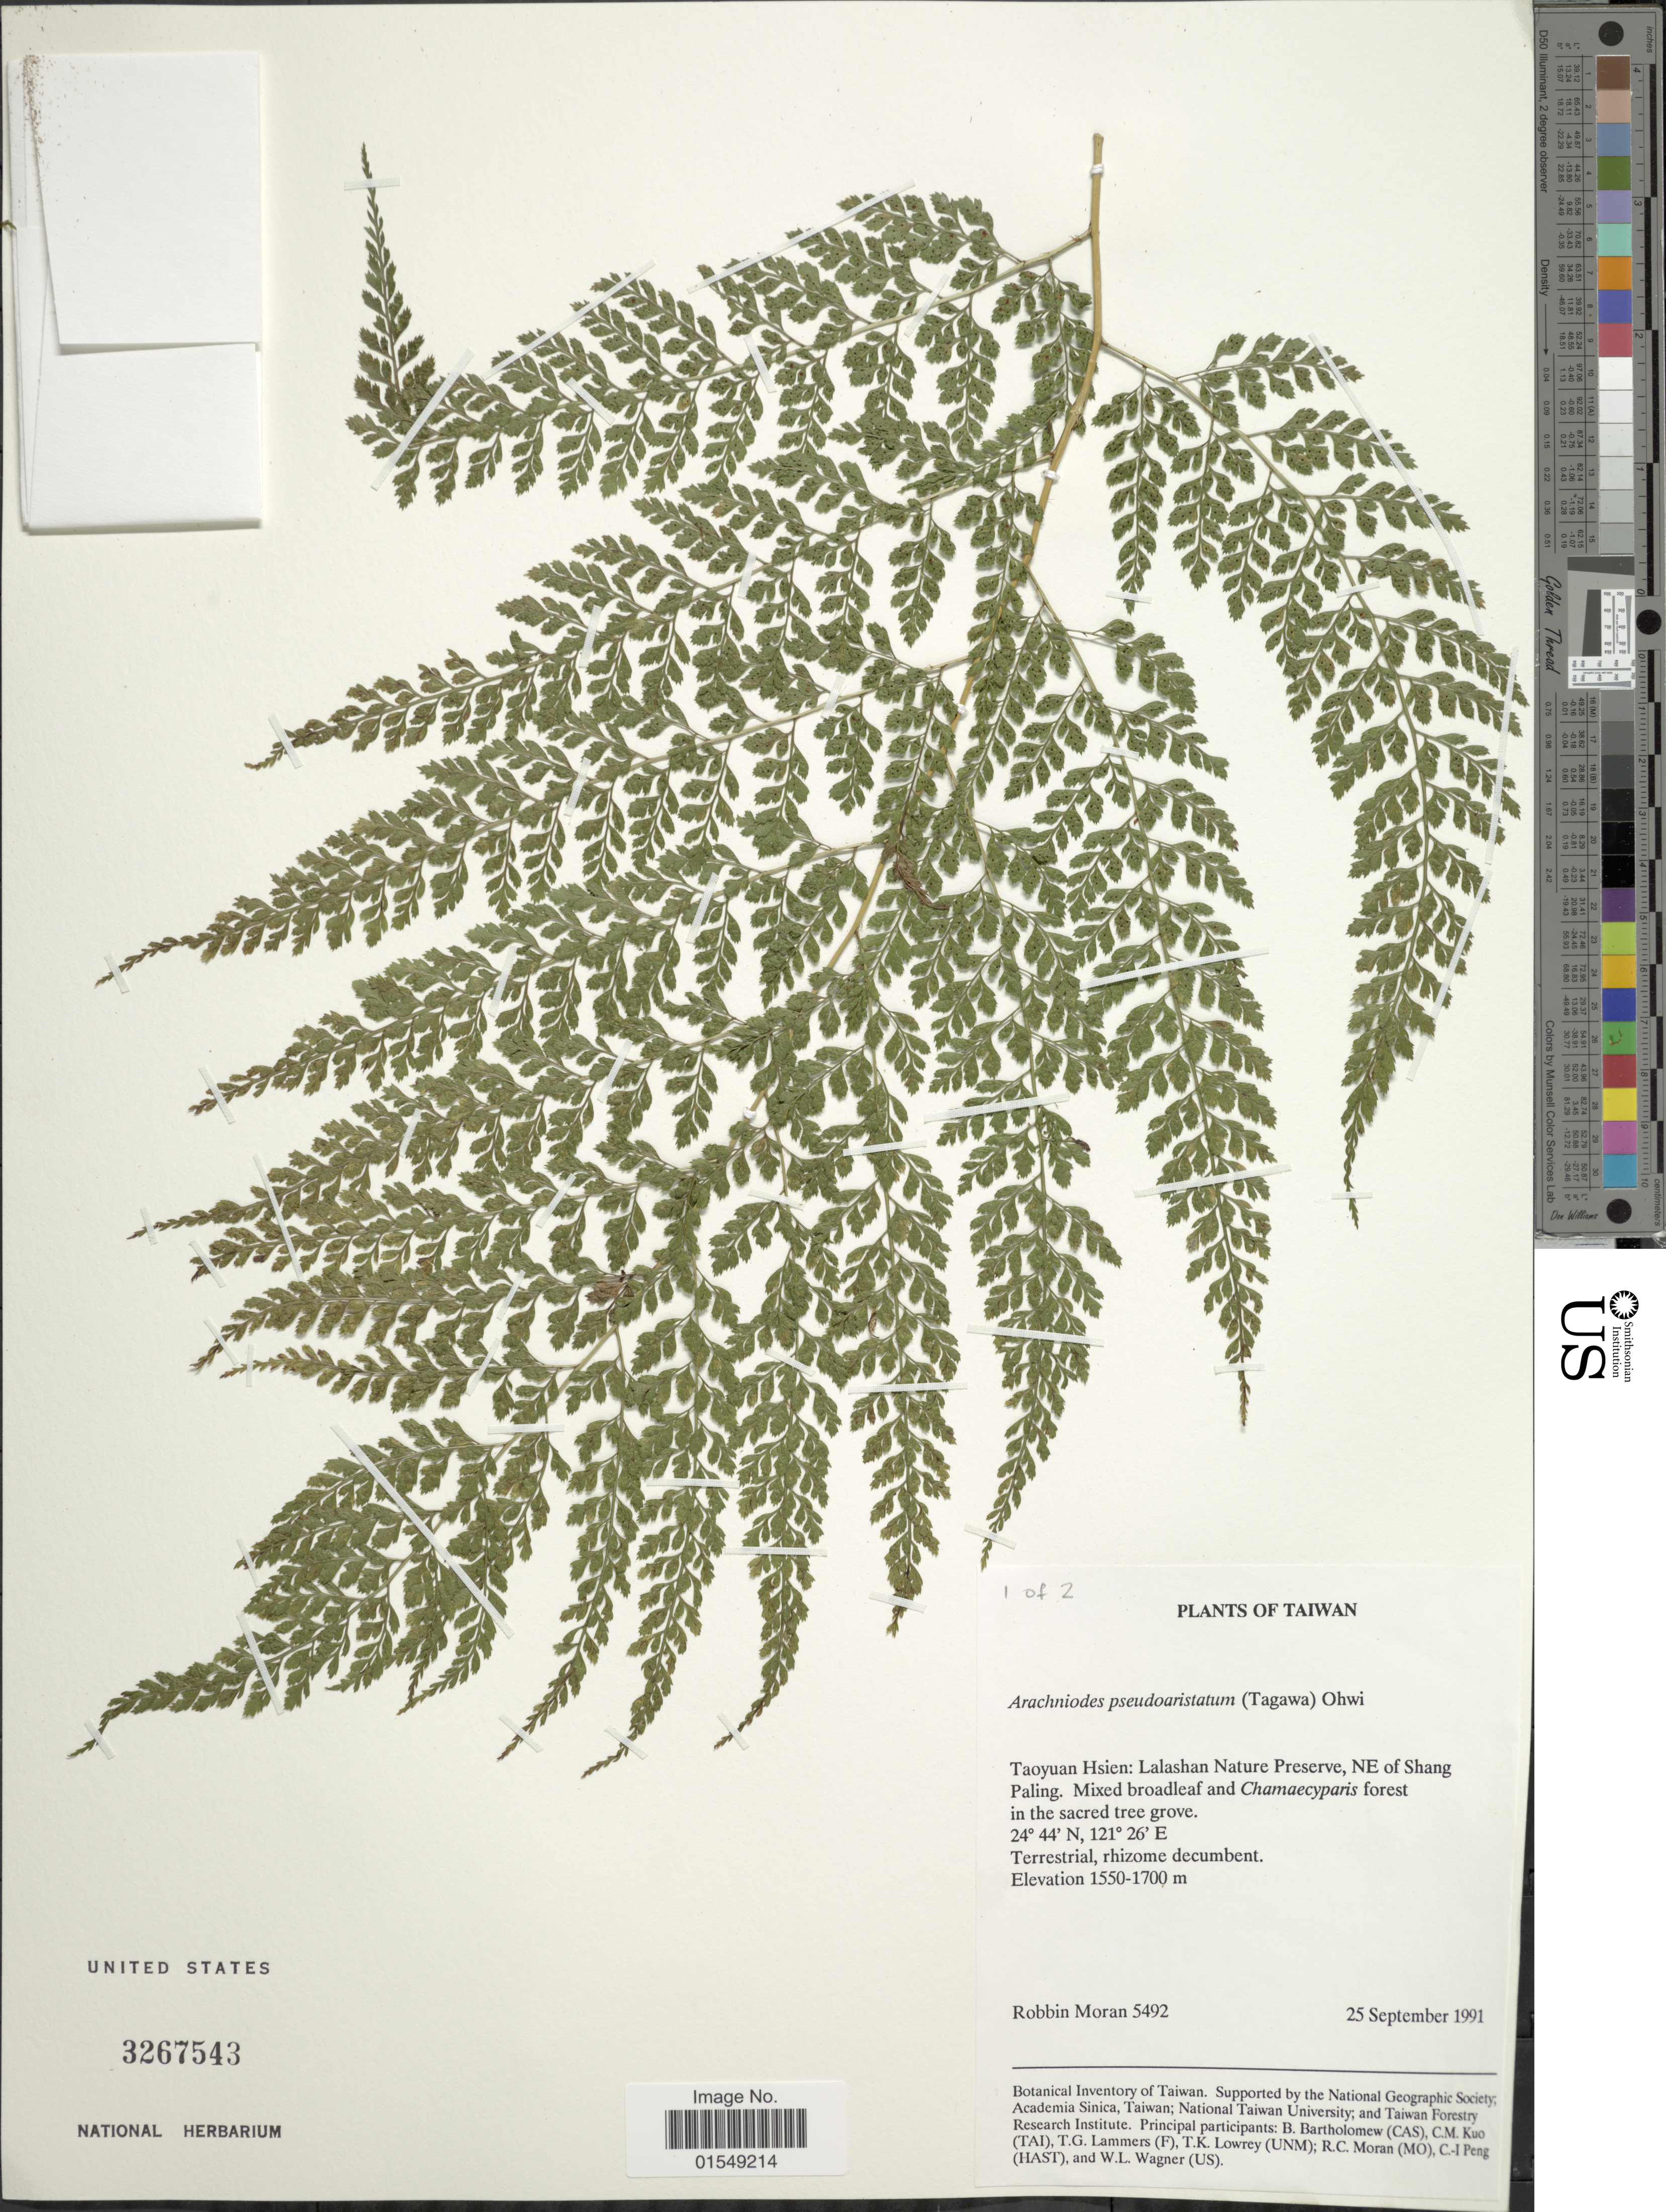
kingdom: Plantae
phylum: Tracheophyta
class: Polypodiopsida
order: Polypodiales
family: Dryopteridaceae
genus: Arachniodes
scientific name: Arachniodes pseudoaristata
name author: (Tagawa) Ohwi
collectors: R. C. Moran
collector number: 5492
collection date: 1991-09-25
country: Taiwan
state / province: Taoyuan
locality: Taoyuan Hsien: Lalashan Nature Preserve, NE of Shang Paling, mixed broadleaf and Chamaecyparis forest in the sacred tree grove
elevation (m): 1550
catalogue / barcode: US 3267543